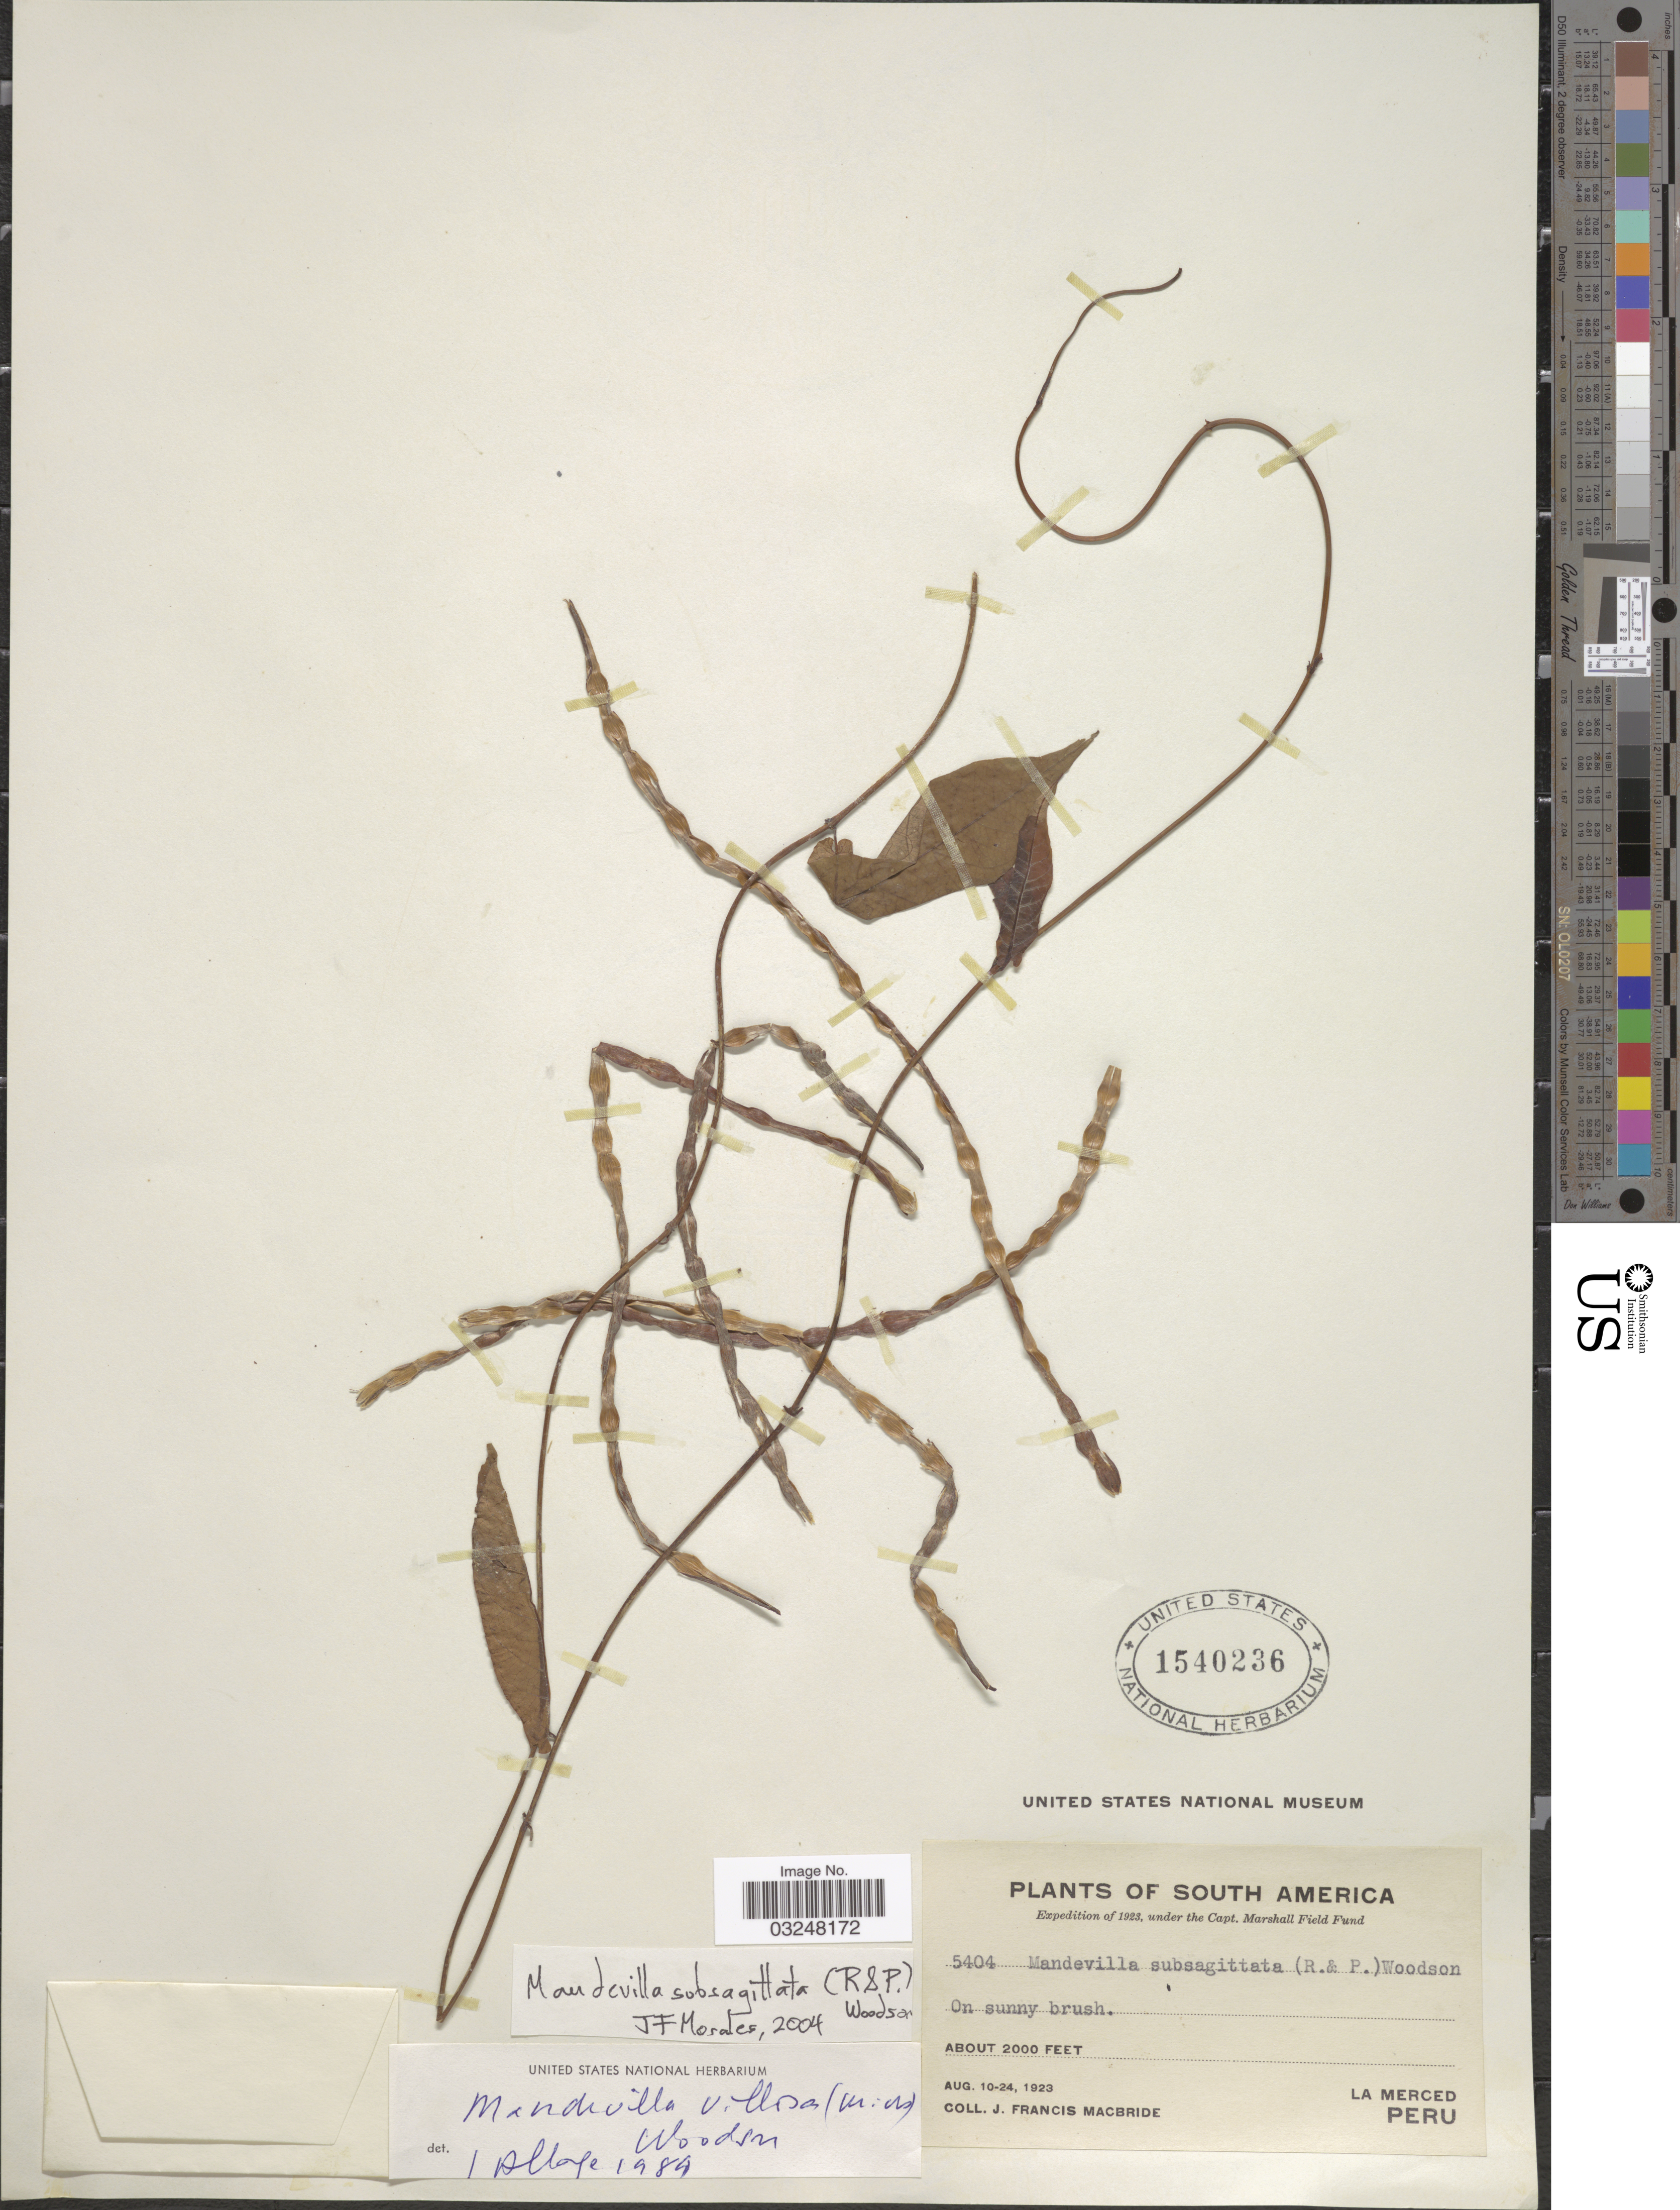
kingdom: Plantae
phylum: Tracheophyta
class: Magnoliopsida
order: Gentianales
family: Apocynaceae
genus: Mandevilla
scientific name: Mandevilla subsagittata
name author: (Ruiz & Pav.) Woodson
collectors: J. F. Macbride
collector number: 5404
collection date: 1923-08-10/1923-08-24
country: Peru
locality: La Merced.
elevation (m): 610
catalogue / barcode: US 1540236